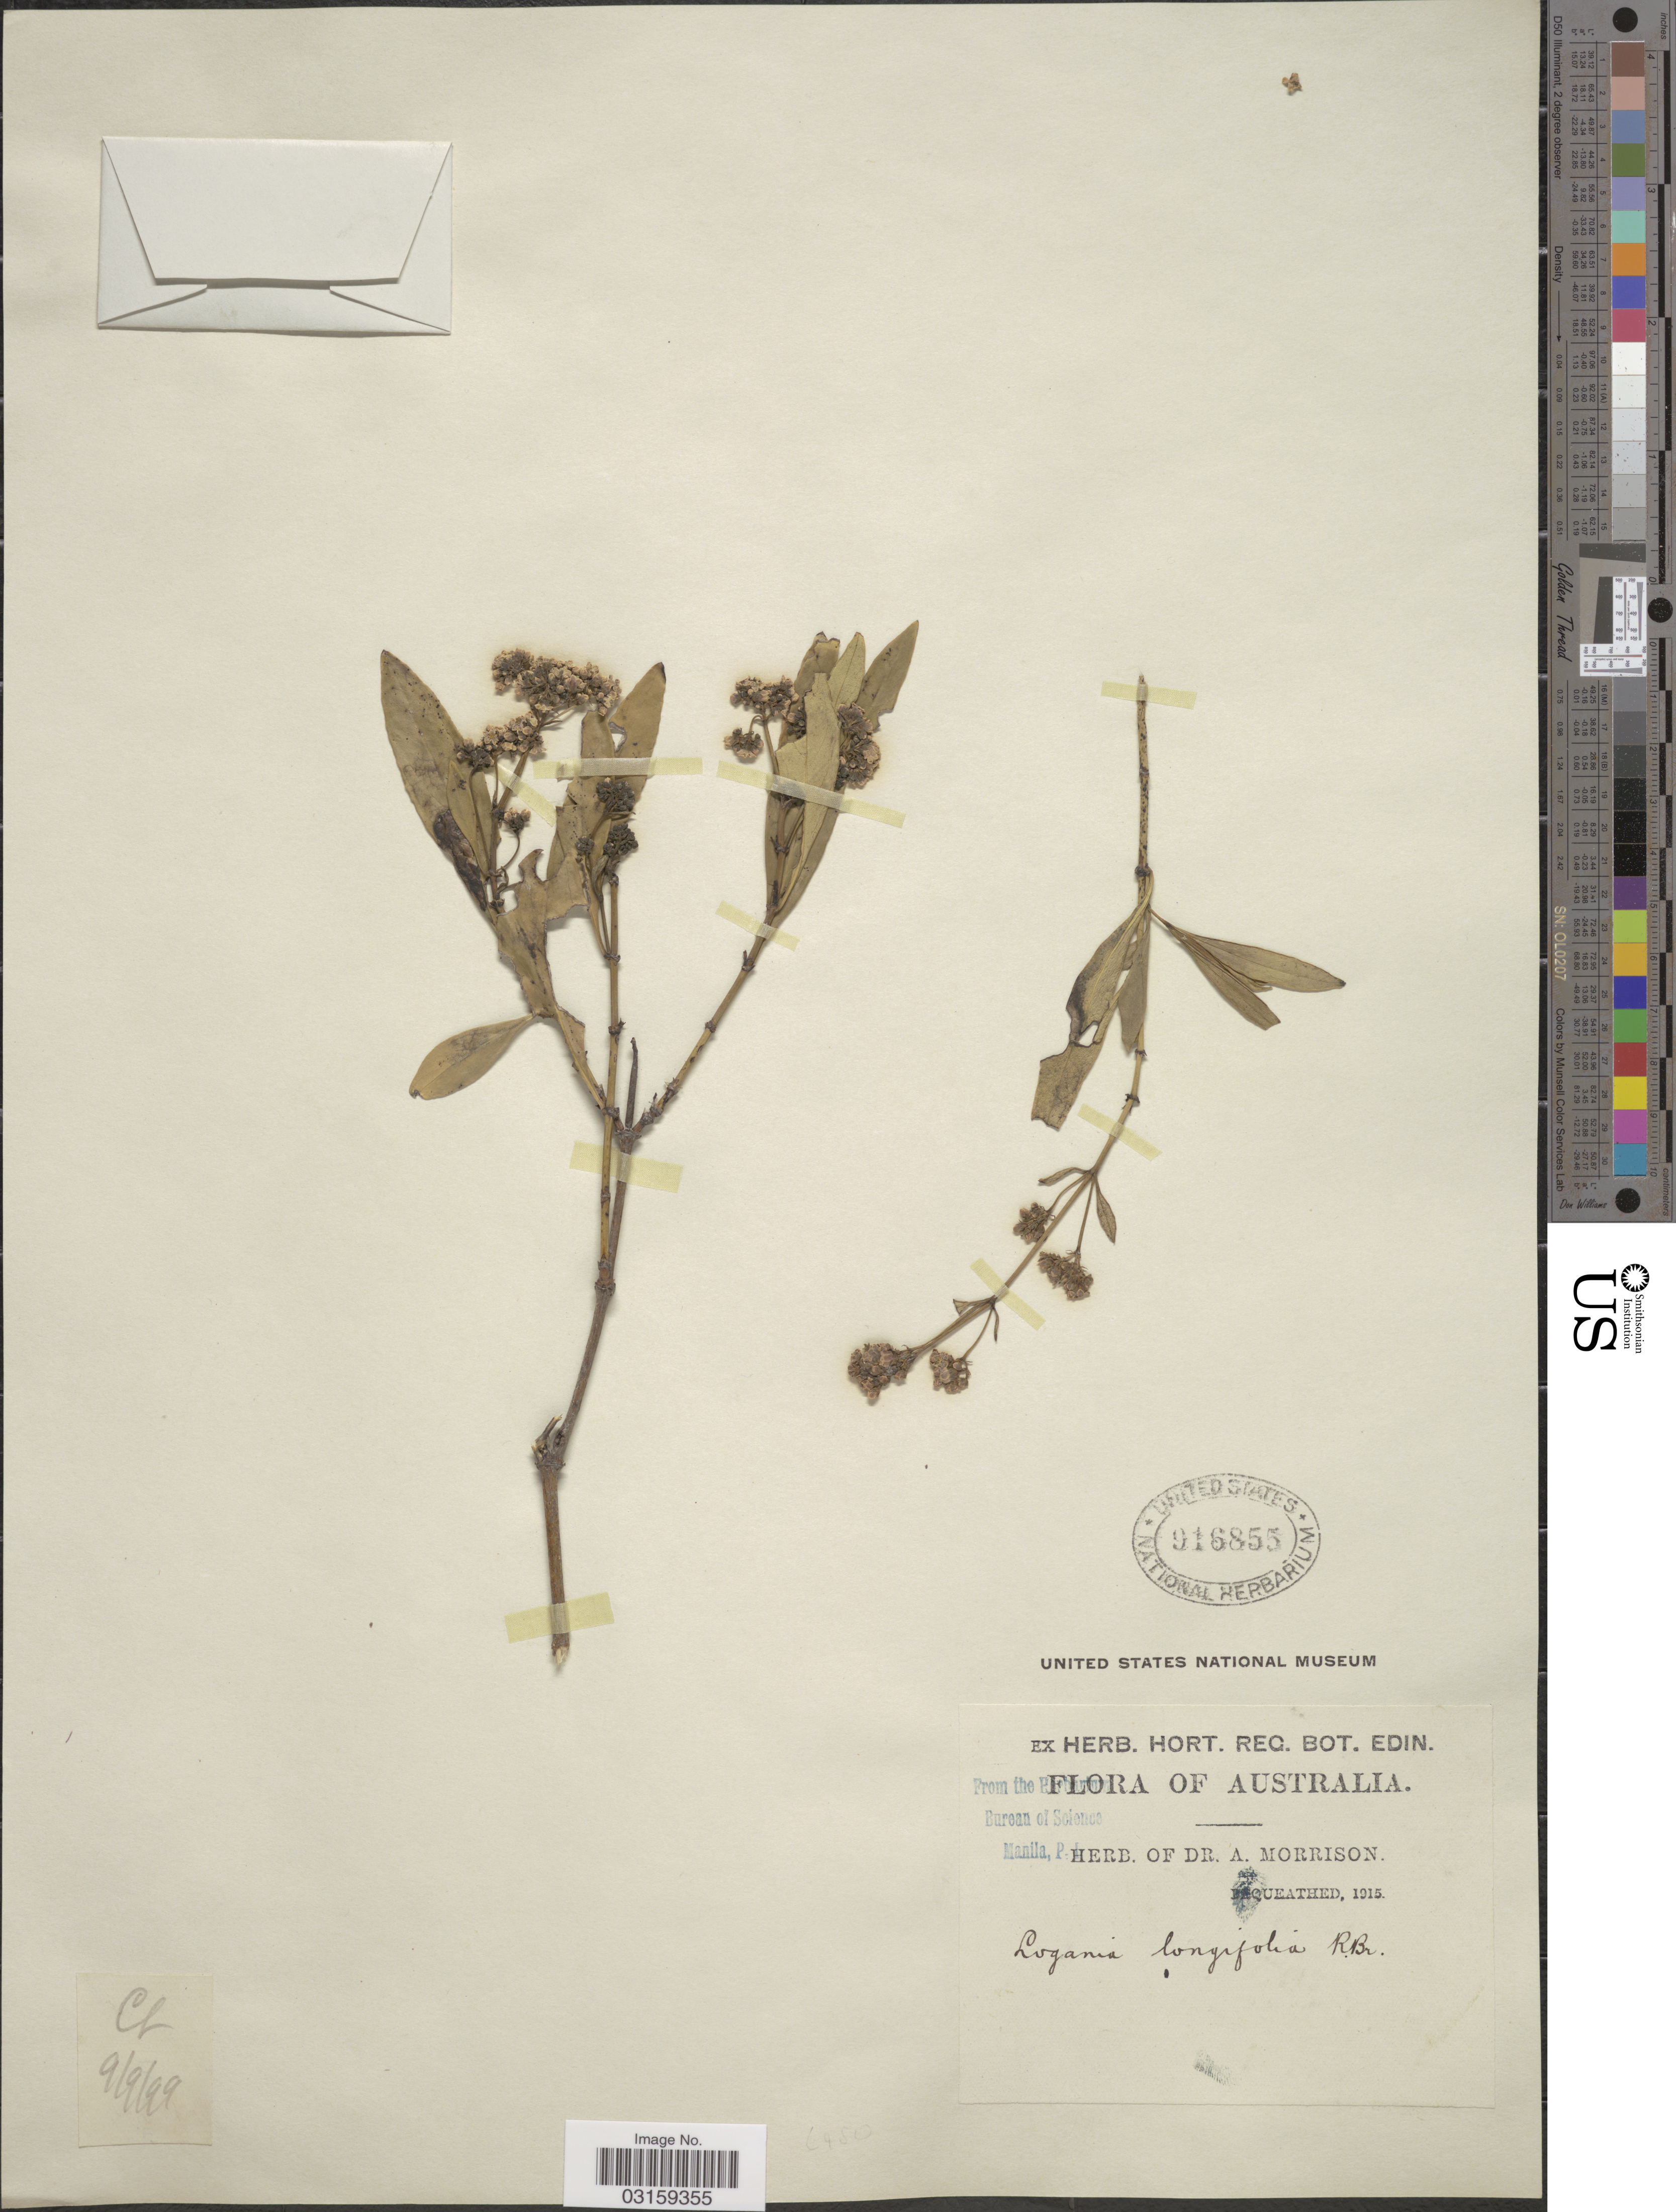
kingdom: Plantae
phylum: Tracheophyta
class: Magnoliopsida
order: Gentianales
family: Loganiaceae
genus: Logania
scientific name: Logania vaginalis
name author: (Labill.) F. Muell.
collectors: ex herb. Dr. A. Morrison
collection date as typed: Transcribed d/m/y: 9/9/99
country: Australia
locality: Cl.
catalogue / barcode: US 916855